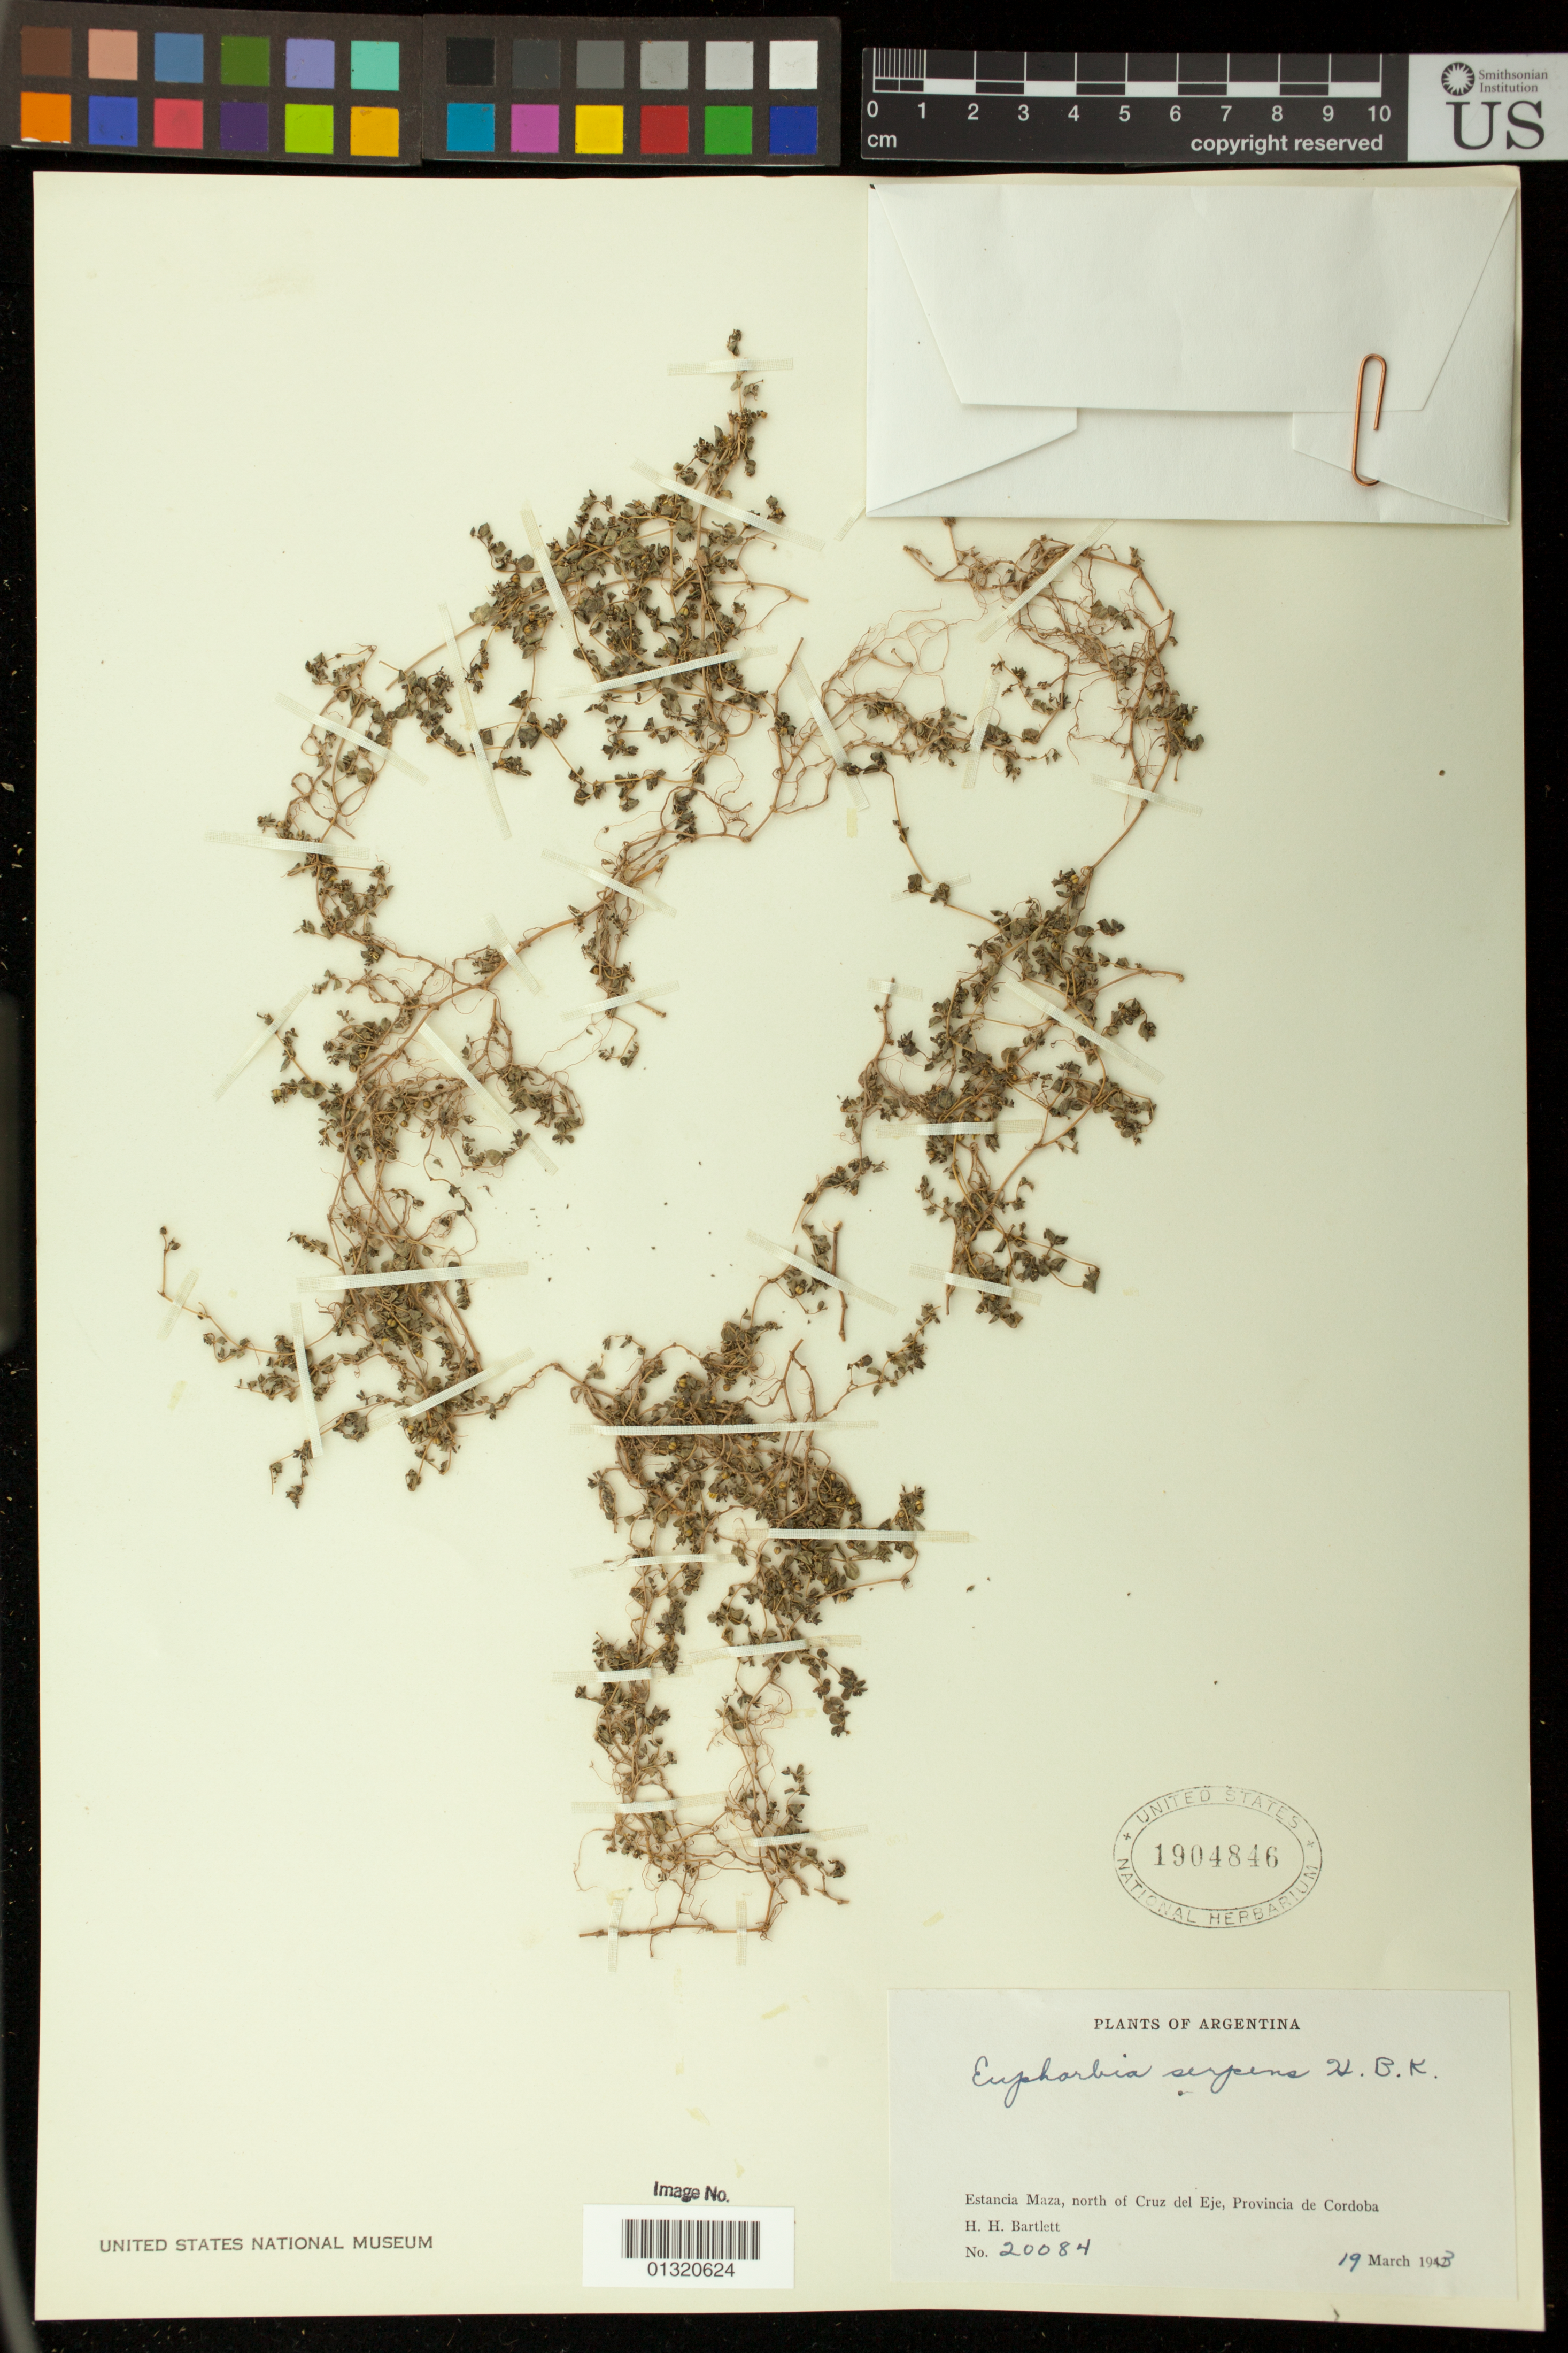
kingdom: Plantae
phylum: Tracheophyta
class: Magnoliopsida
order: Malpighiales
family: Euphorbiaceae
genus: Euphorbia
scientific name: Euphorbia serpens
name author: Kunth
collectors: H. H. Bartlett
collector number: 20084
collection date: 1943-03-19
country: Argentina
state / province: Cordoba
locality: Estancia Maza, north of Cruz del Eje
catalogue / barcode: US 1904846